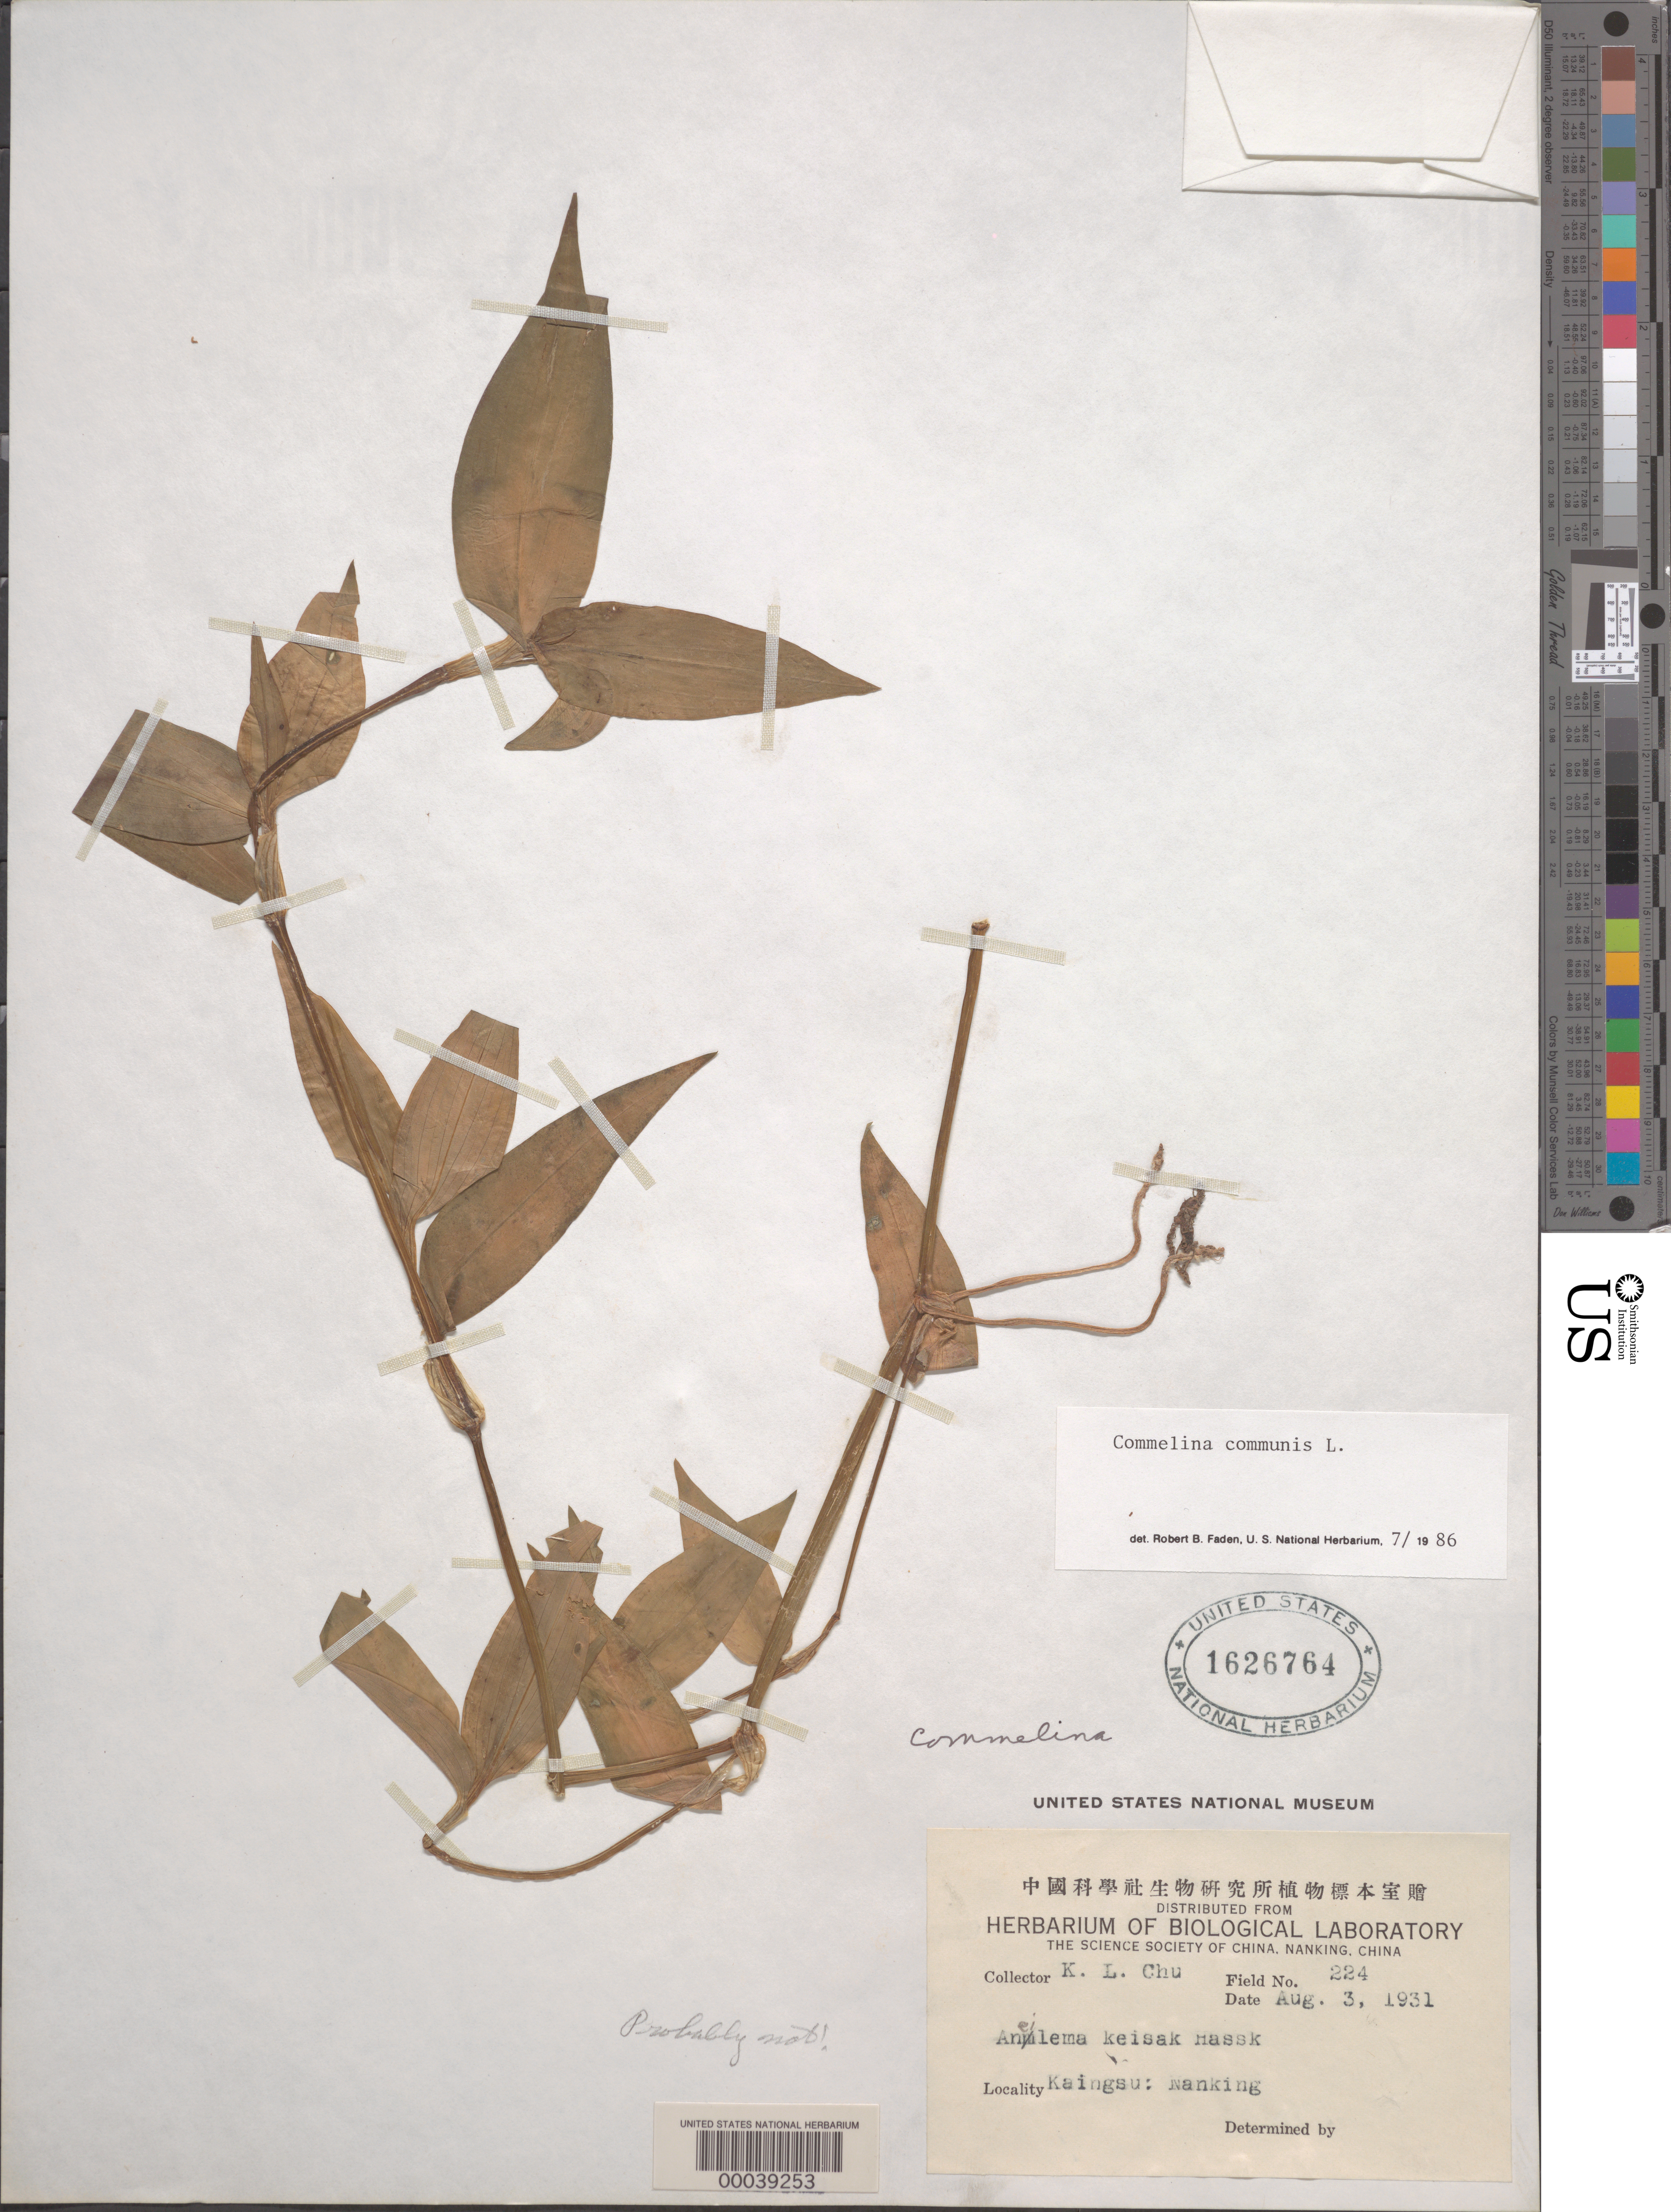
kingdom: Plantae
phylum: Tracheophyta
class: Liliopsida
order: Commelinales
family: Commelinaceae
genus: Commelina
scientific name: Commelina communis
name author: L.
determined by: Faden, Robert B., (US), Smithsonian Institution - National Museum of Natural History (UNITED STATES)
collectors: K. Chu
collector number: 224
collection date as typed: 03 Aug 1931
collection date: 1931-08-03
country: China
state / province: Jiangsu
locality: Nanking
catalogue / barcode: US 1626764